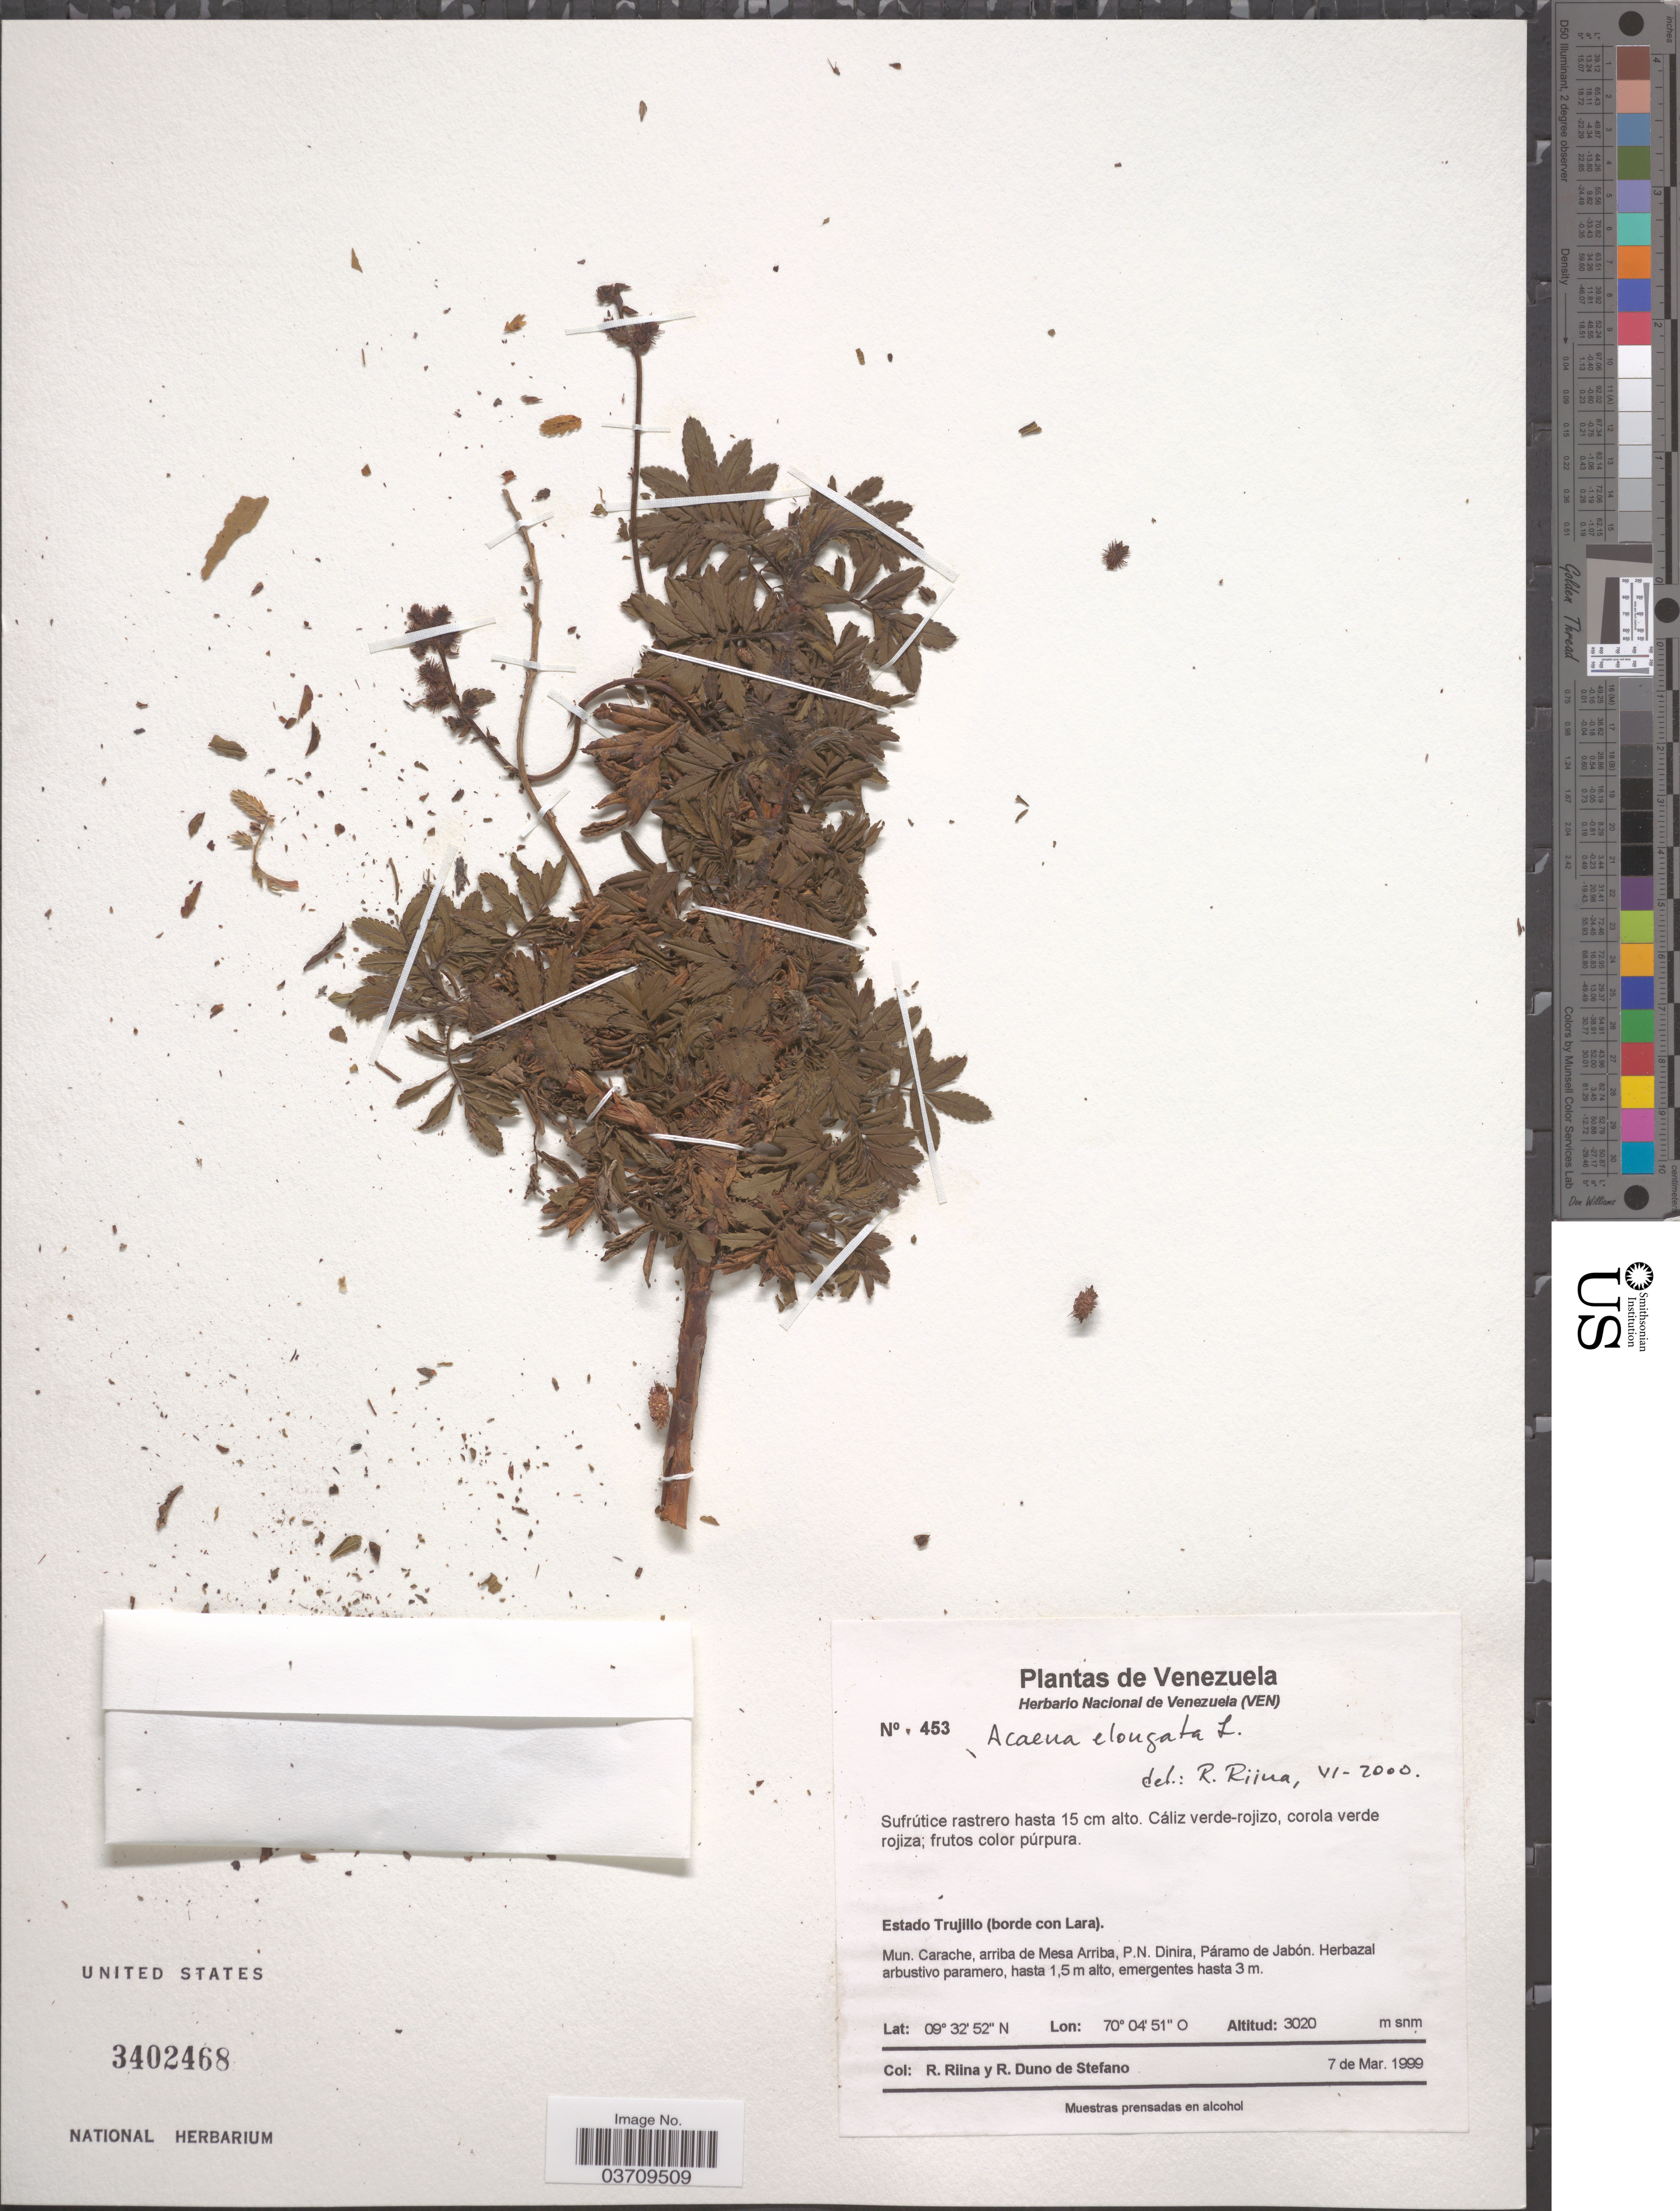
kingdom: Plantae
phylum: Tracheophyta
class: Magnoliopsida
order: Rosales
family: Rosaceae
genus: Acaena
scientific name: Acaena elongata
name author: L.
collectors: R. Riina & R. Duno de Stefano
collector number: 453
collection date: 1999-03-07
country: Venezuela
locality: Estado Trujillo (borde con Lara). Mun. Carache, arriba de Mesa Arriba, P. N. Dinira, Páramo de Jabón.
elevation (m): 3020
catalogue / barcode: US 3402468